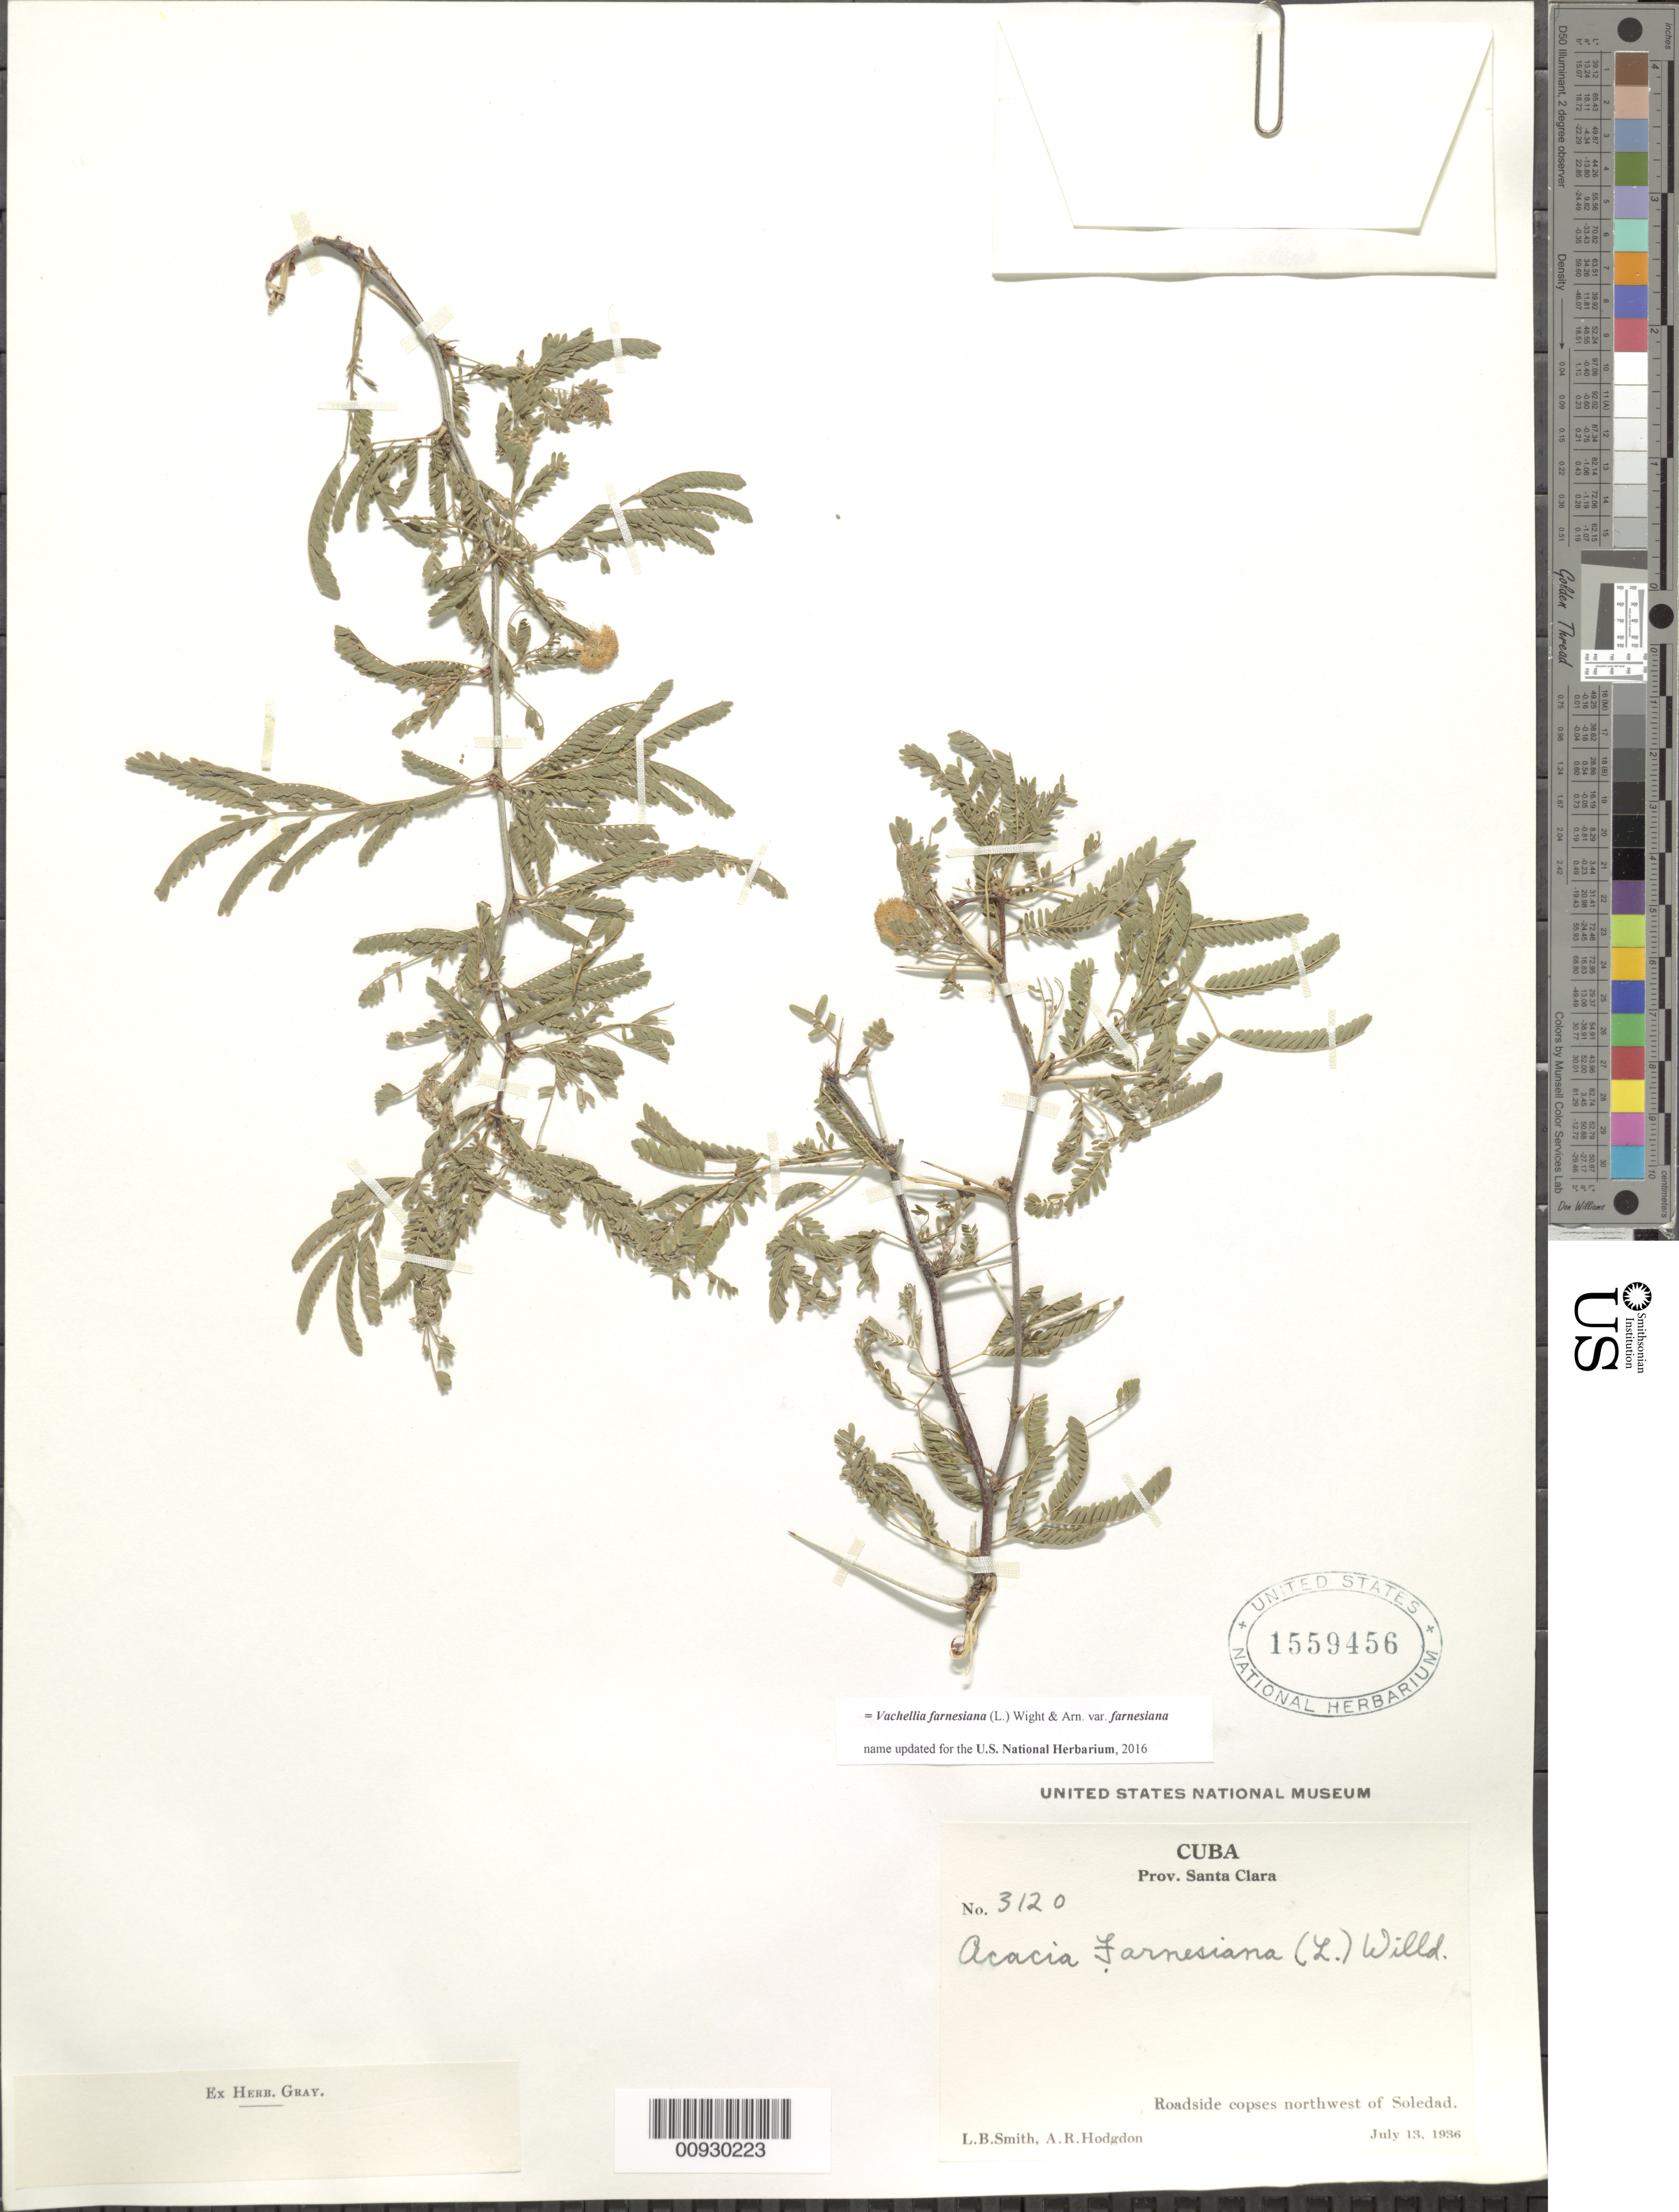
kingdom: Plantae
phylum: Tracheophyta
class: Magnoliopsida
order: Fabales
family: Fabaceae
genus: Vachellia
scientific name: Vachellia farnesiana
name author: (L.) Wight & Arn.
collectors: L. Smith & A. R. Hodgdon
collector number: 3120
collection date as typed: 13 Jul 1936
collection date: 1936-07-13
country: Cuba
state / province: Cienfuegos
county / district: Santa Clara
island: Cuba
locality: Roadside copses northwest of Soledad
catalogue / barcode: US 1559456